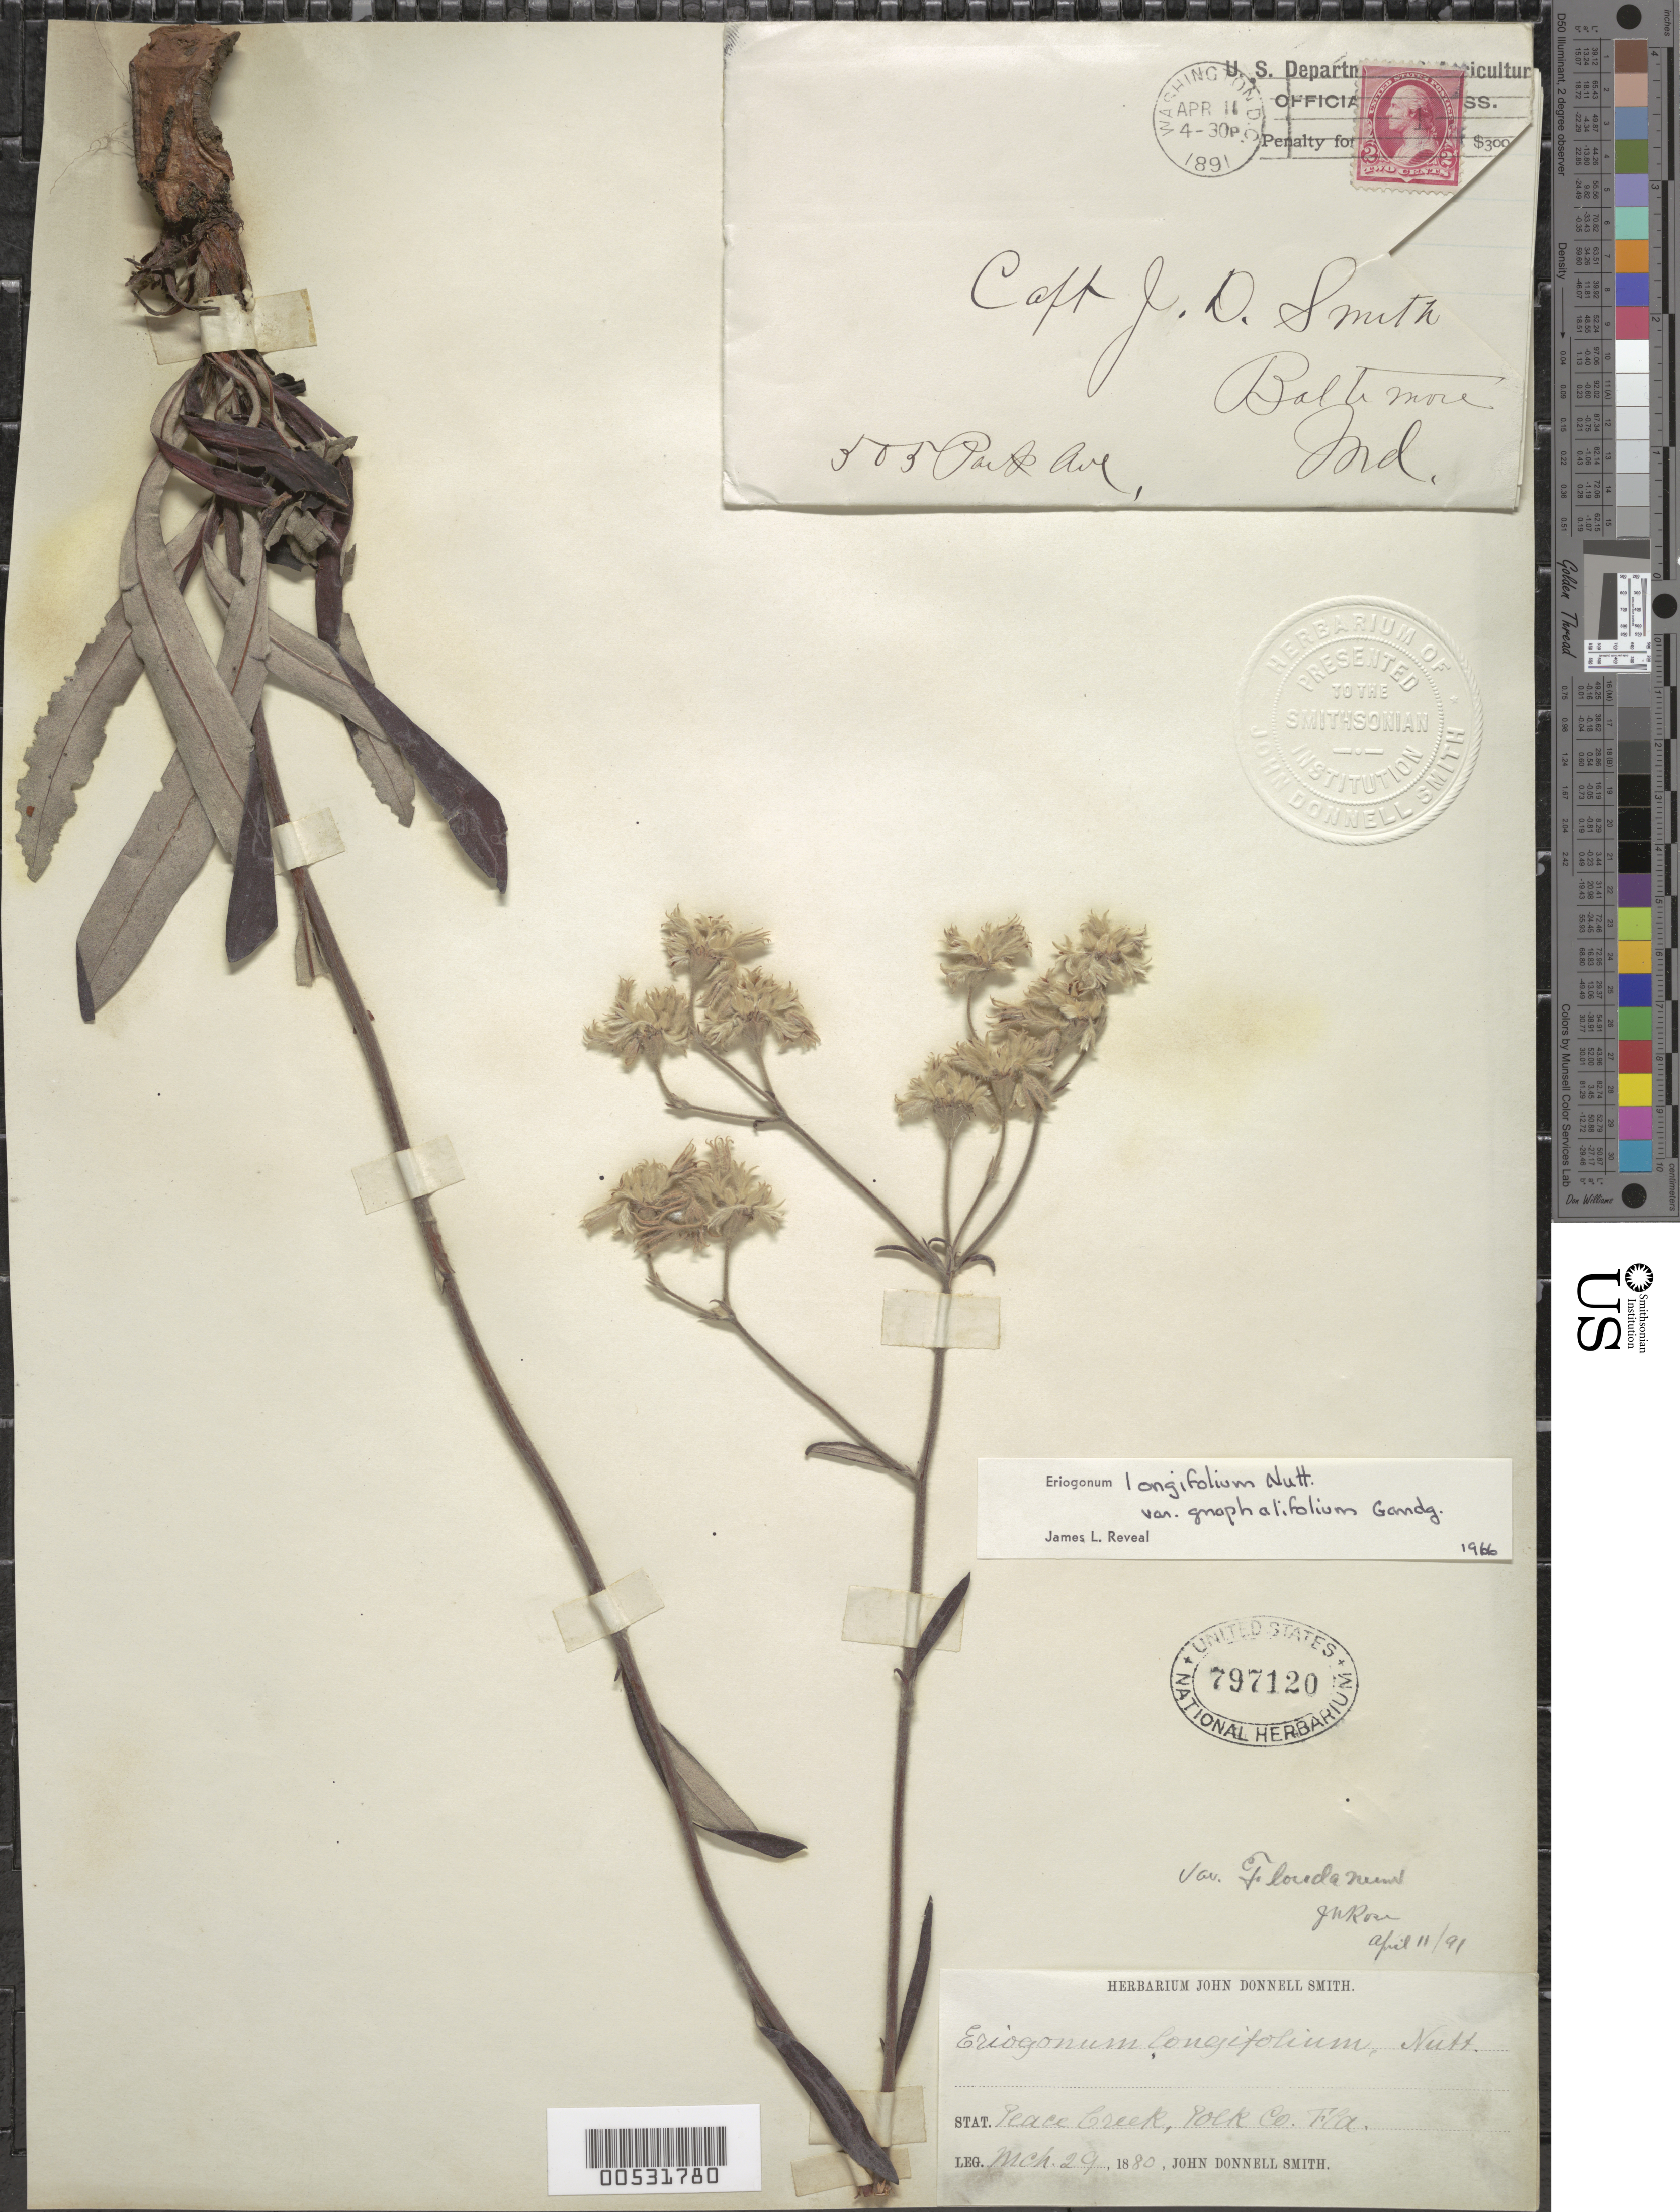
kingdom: Plantae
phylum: Tracheophyta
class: Magnoliopsida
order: Caryophyllales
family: Polygonaceae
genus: Eriogonum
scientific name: Eriogonum longifolium var. gnaphalifolium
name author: Gand.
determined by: Reveal, J. L.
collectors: J. Donnell Smith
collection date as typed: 29 Mar 1880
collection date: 1880-03-29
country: United States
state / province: Florida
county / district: Polk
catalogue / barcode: US 797120